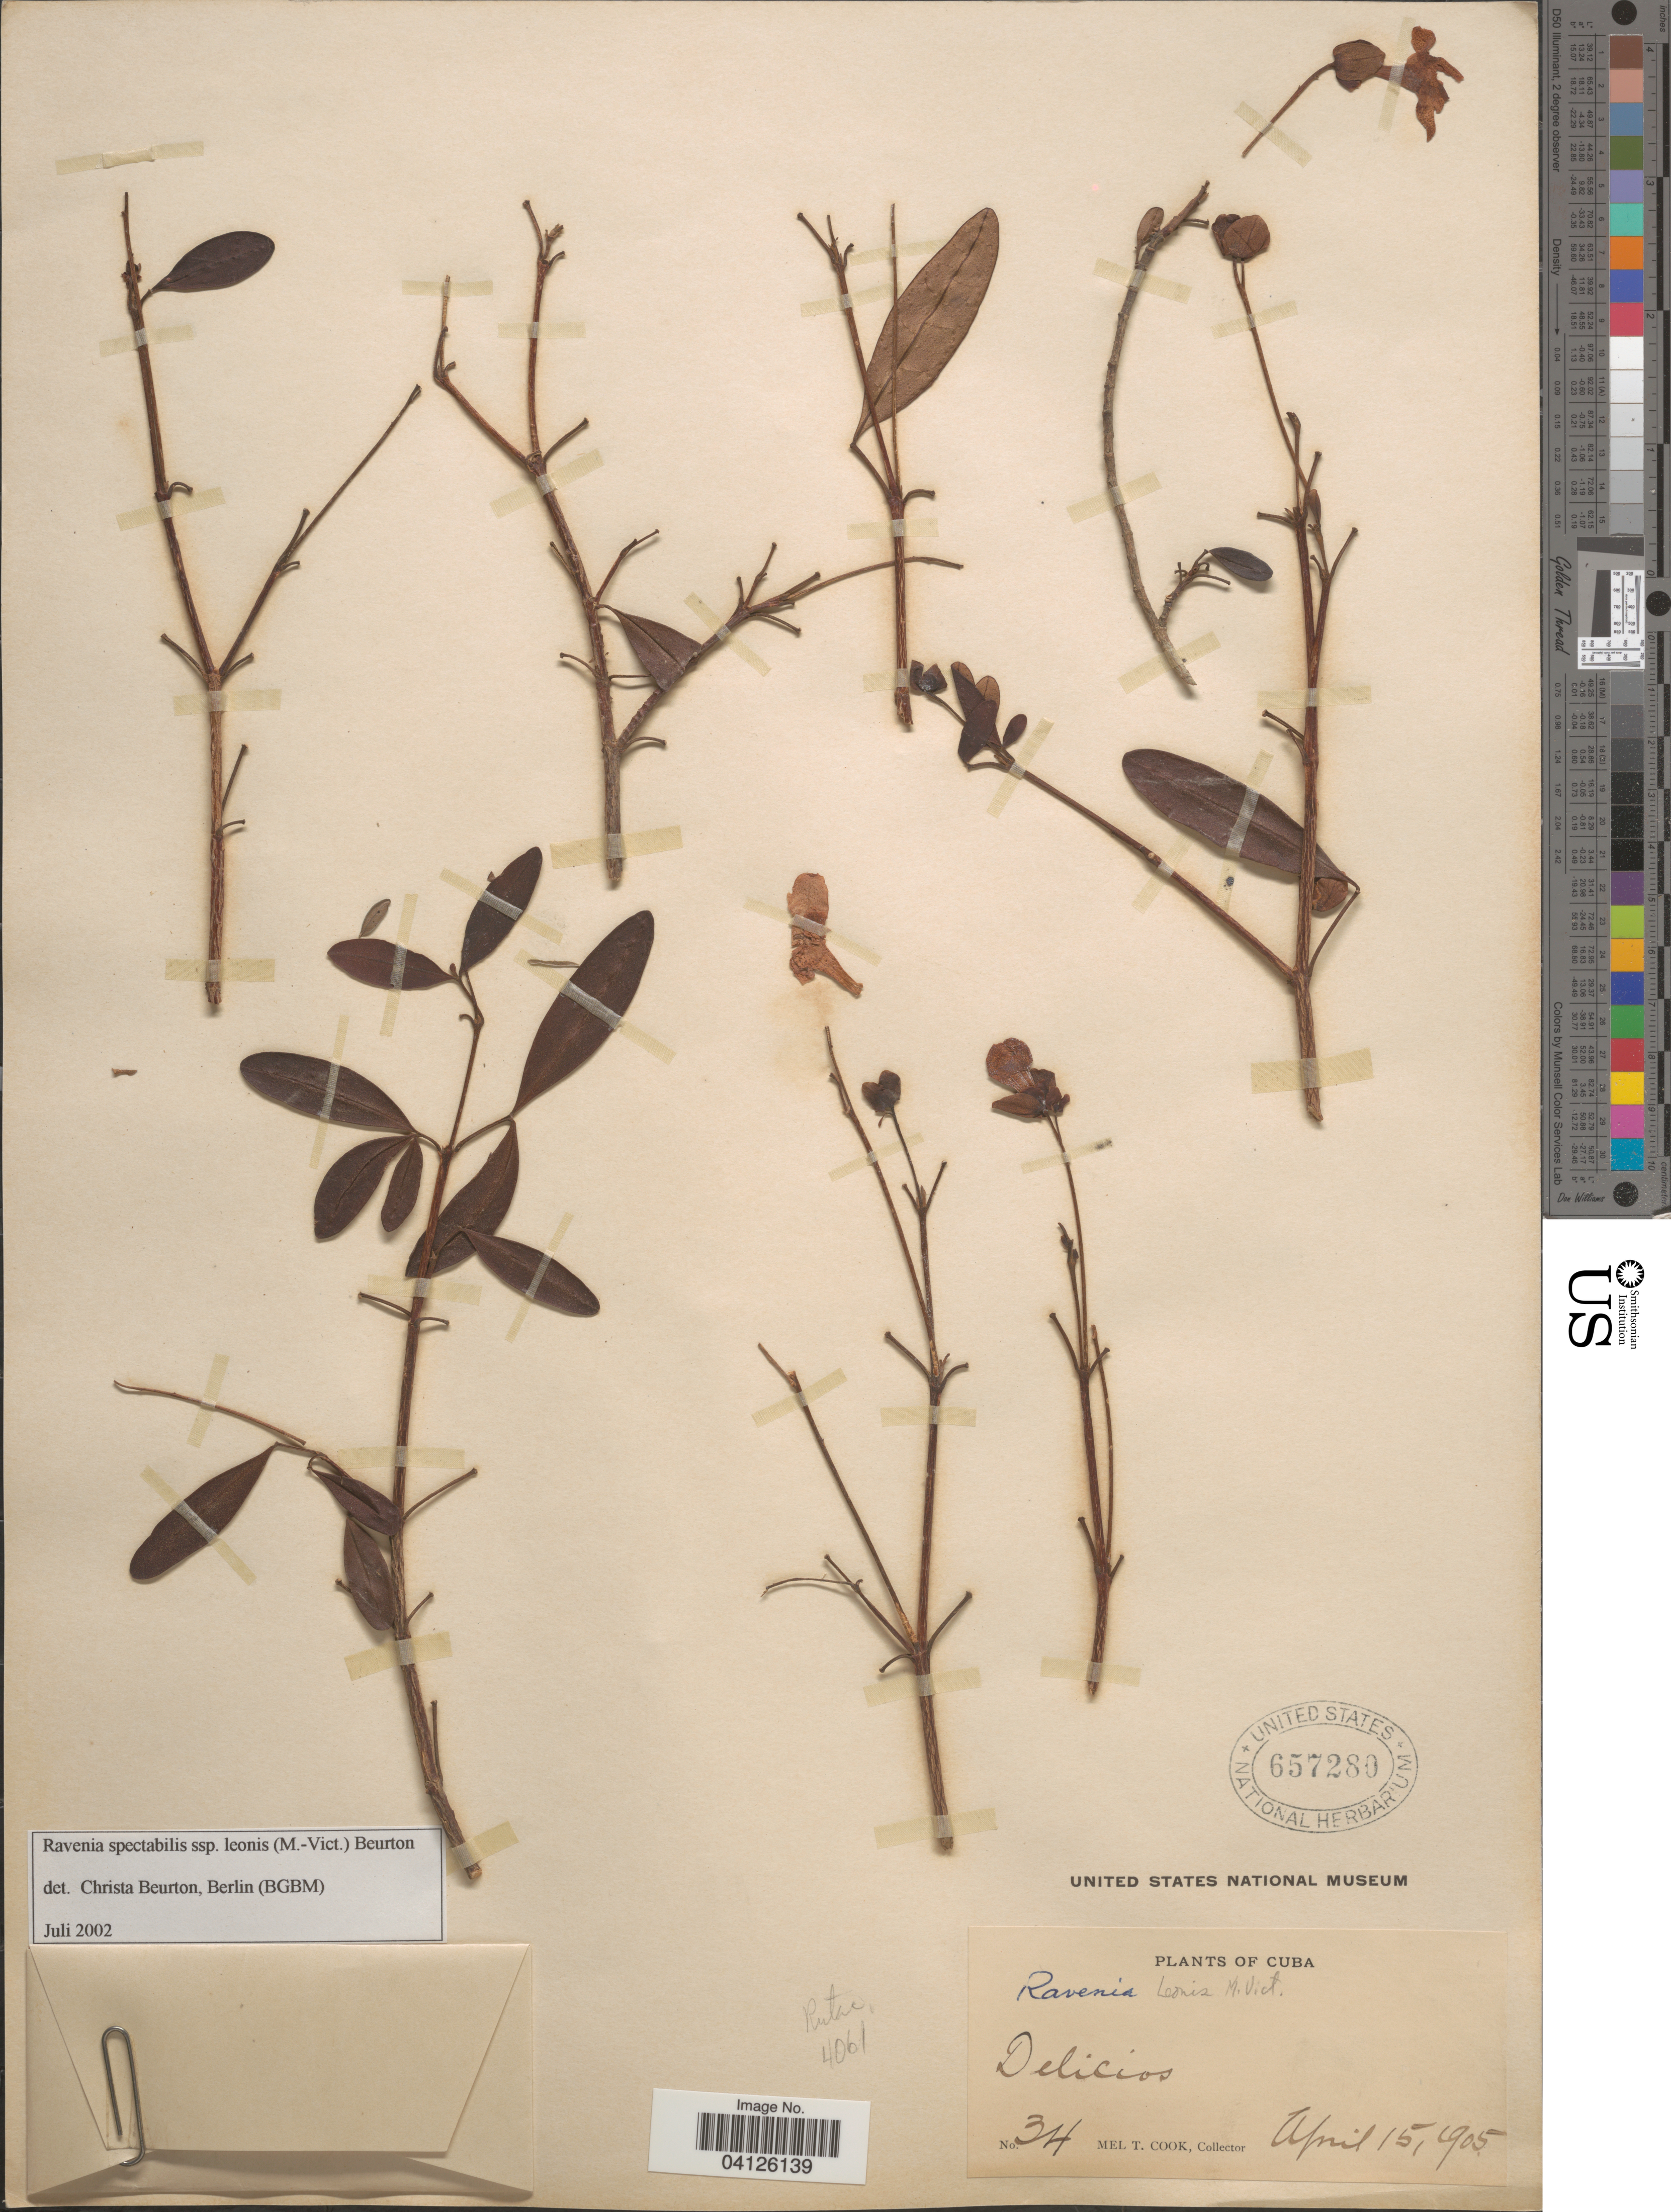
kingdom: Plantae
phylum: Tracheophyta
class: Magnoliopsida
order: Sapindales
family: Rutaceae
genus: Ravenia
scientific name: Ravenia spectabilis subsp. leonis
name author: (Vict.) Beurton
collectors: M. T. Cook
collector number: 34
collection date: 1905-04-15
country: Cuba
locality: Delicios.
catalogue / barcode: US 657280